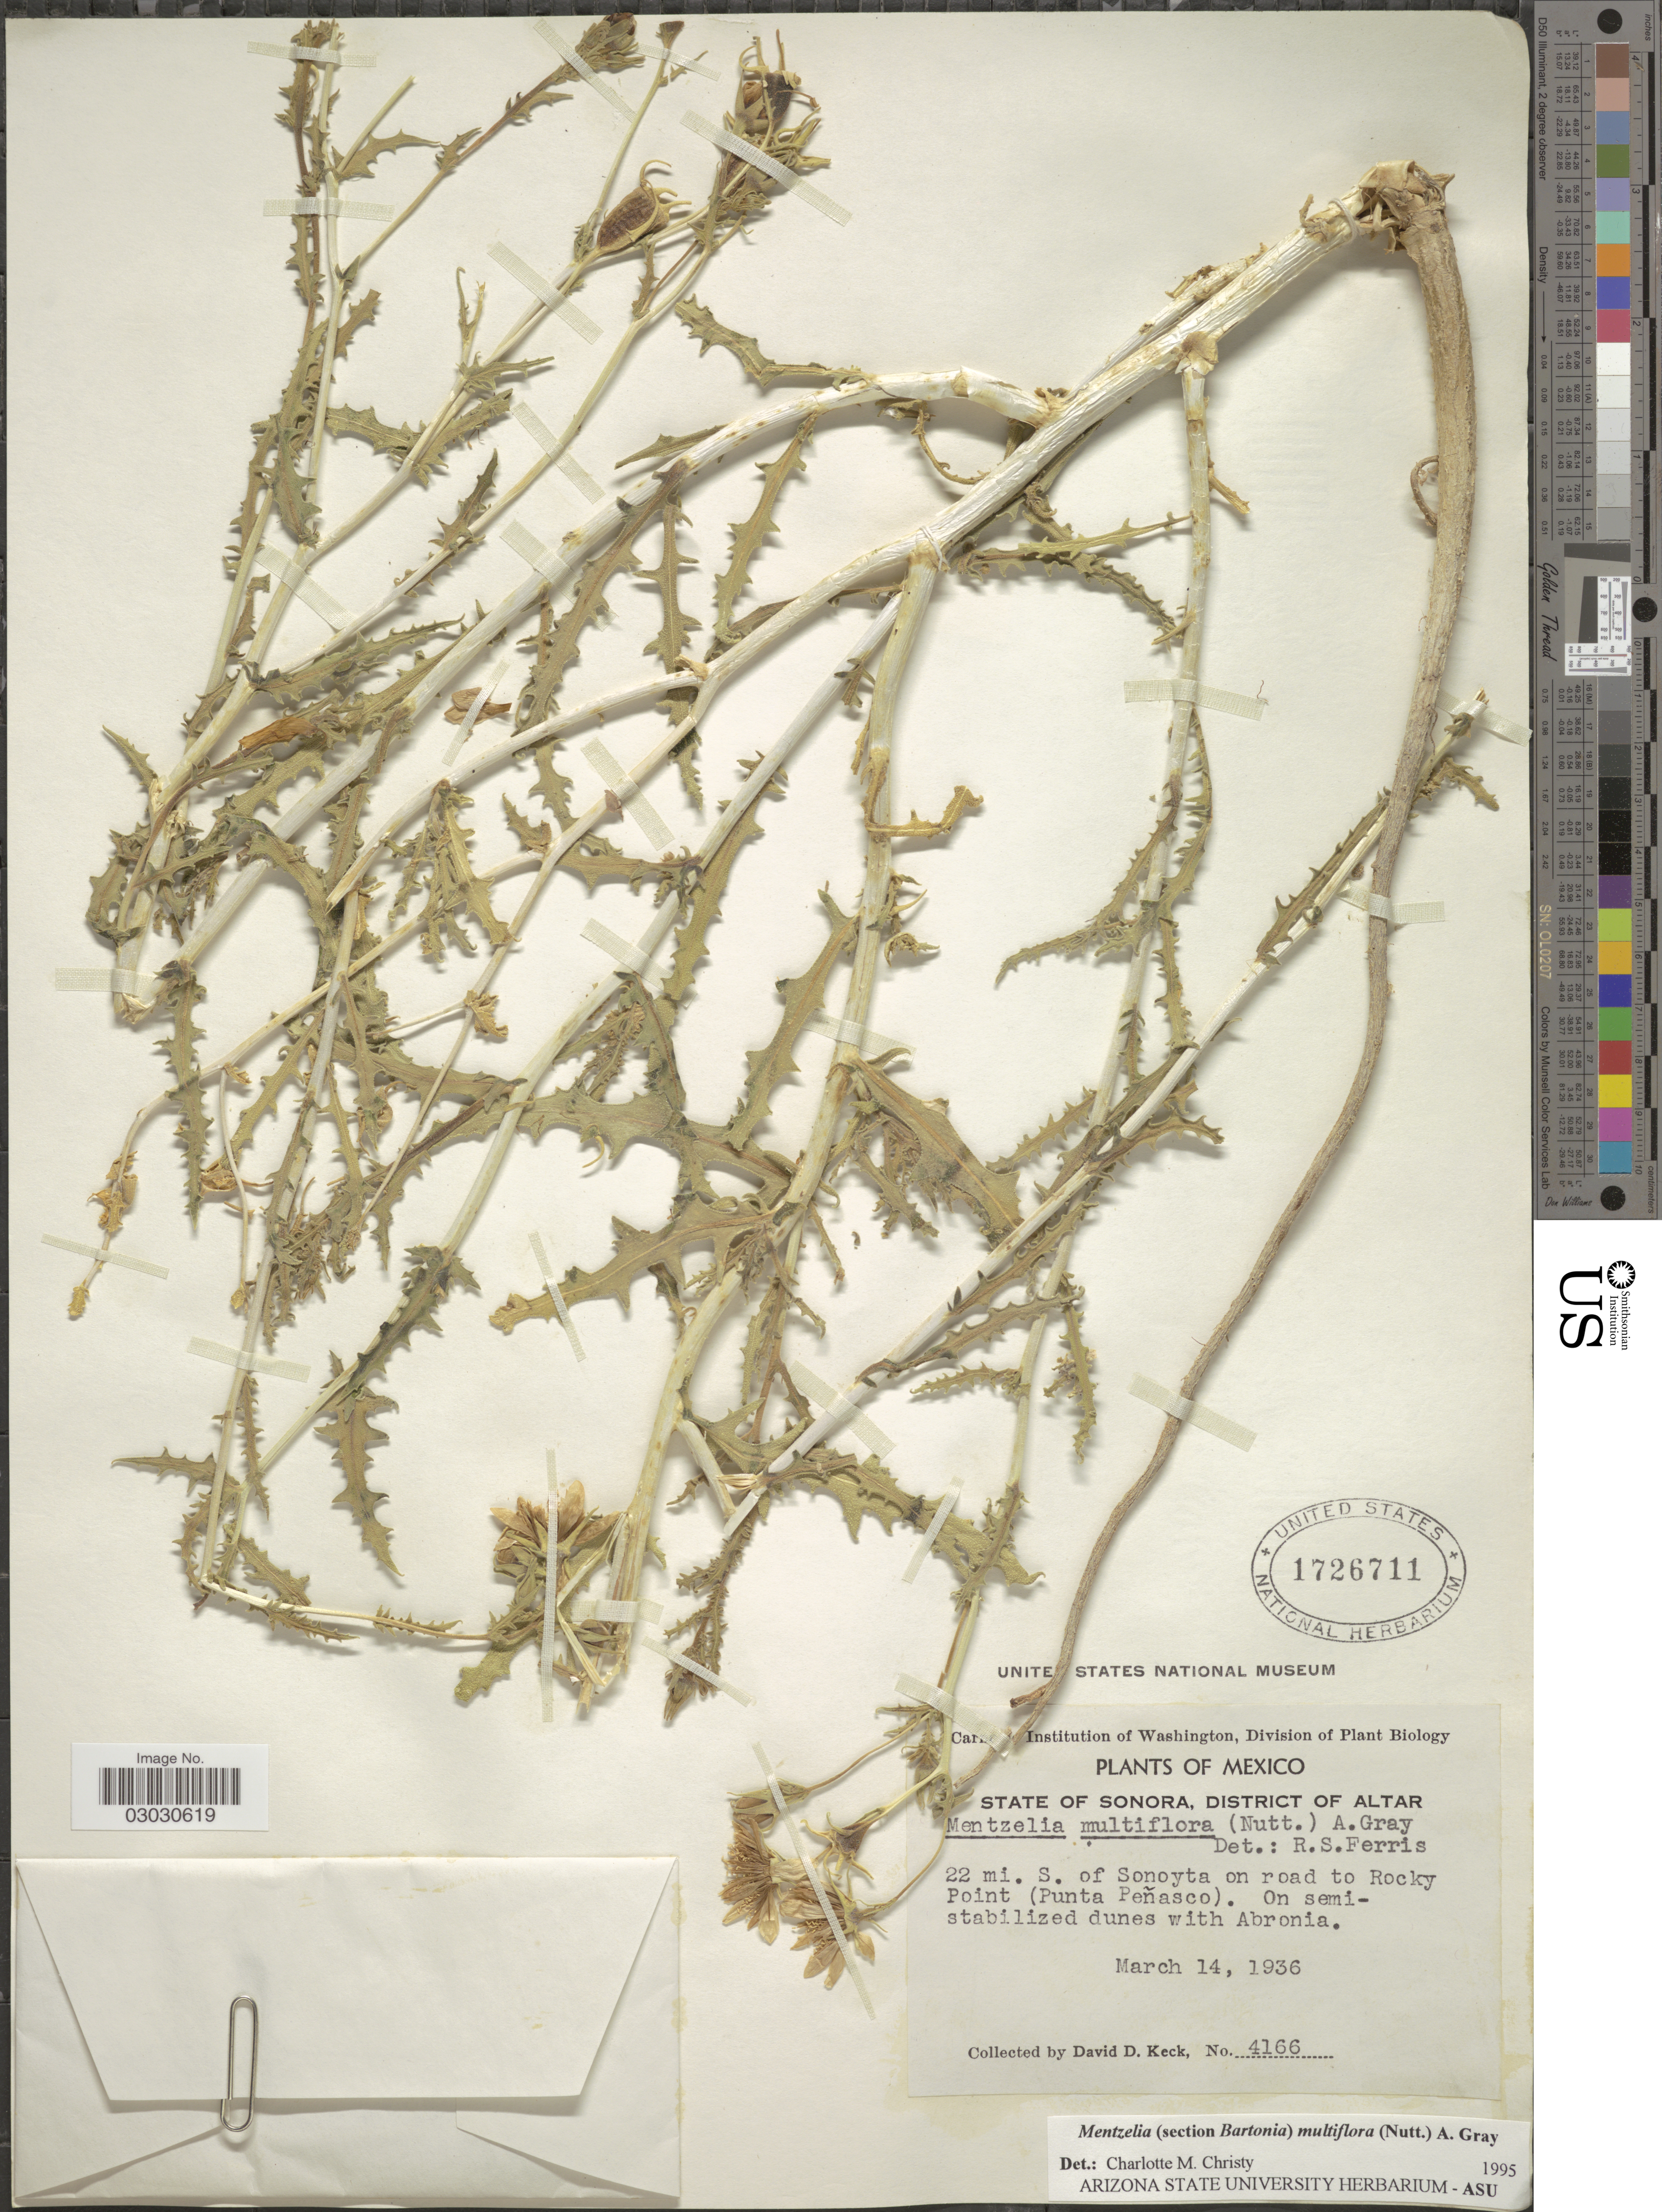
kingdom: Plantae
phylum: Tracheophyta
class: Magnoliopsida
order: Cornales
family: Loasaceae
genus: Mentzelia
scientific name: Mentzelia multiflora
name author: (Nutt.) A. Gray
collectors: D. D. Keck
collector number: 4166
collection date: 1936-03-14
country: Mexico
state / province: Sonora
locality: State of Sonora, District of Altar. 22 mi. S. of Sonoyta on road to Rocky Point (Punta Peñasco).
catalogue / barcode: US 1726711